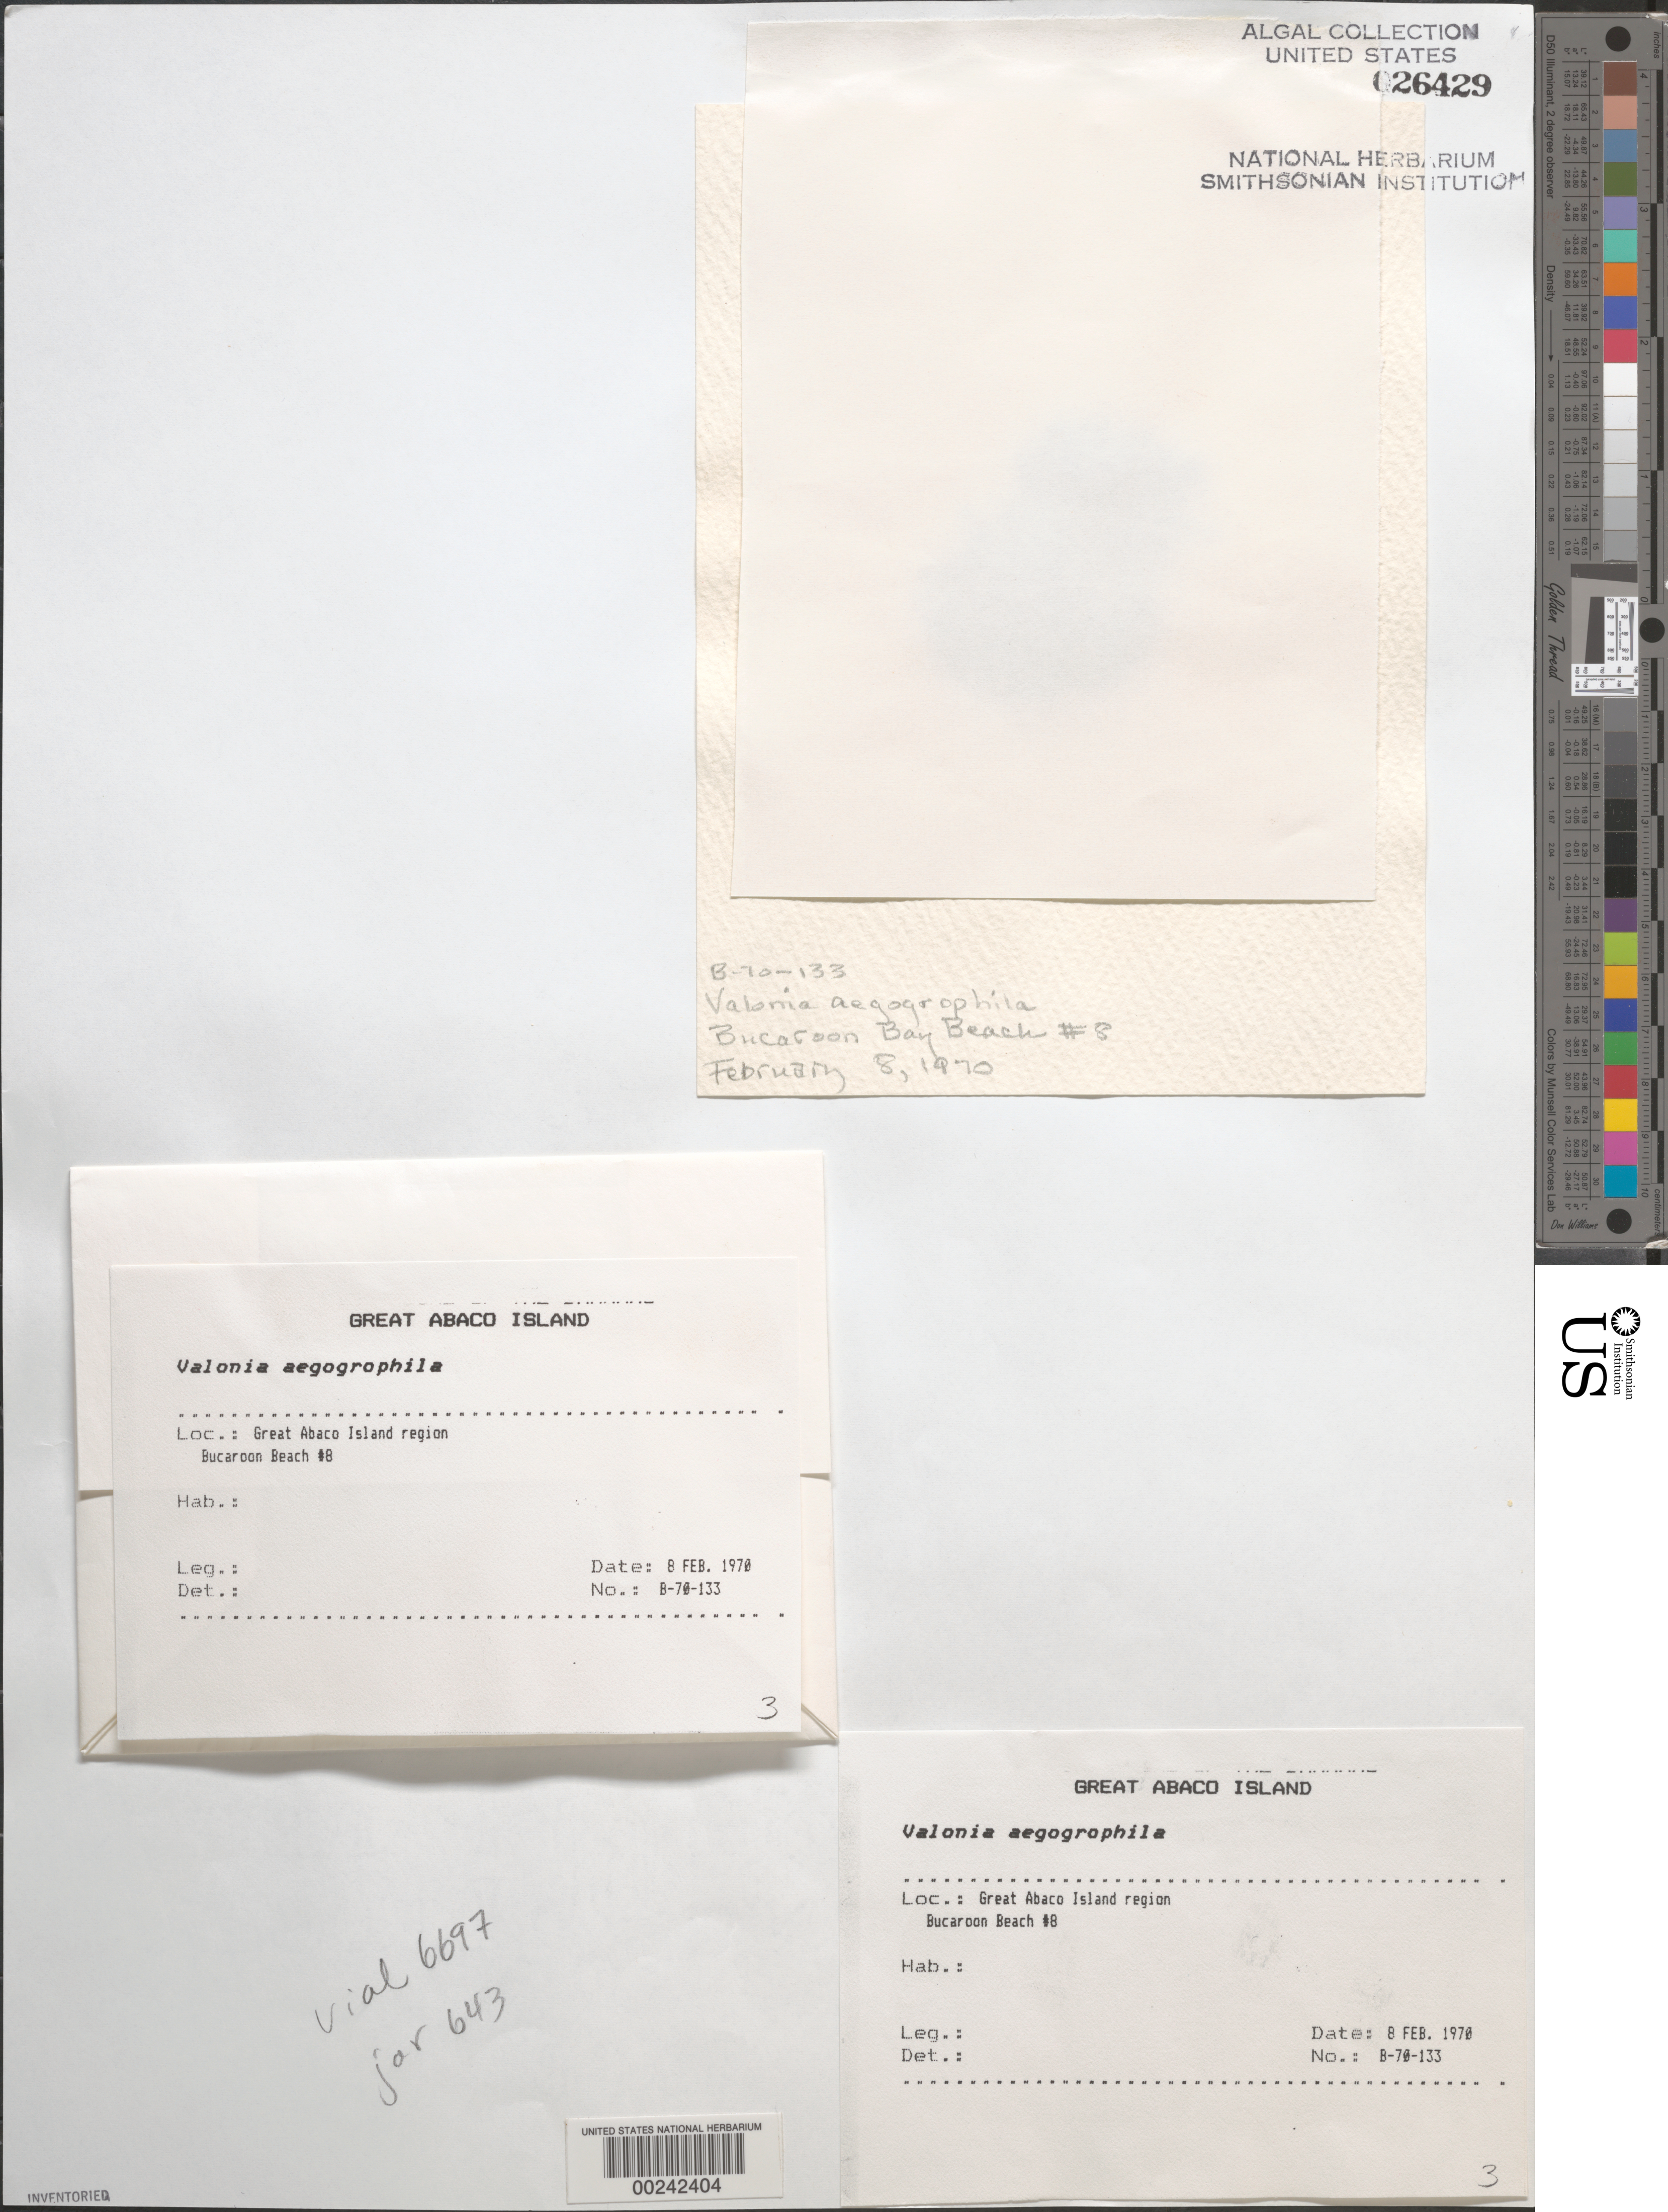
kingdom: Plantae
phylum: Chlorophyta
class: Ulvophyceae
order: Siphonocladales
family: Valoniaceae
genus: Valonia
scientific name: Valonia aegagropila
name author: C. Agardh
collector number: B-70-133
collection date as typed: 08 Feb 1970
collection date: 1970-02-08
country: Bahamas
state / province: Abaco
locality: Buckaroon bay beach, great abaco island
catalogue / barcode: US 26429